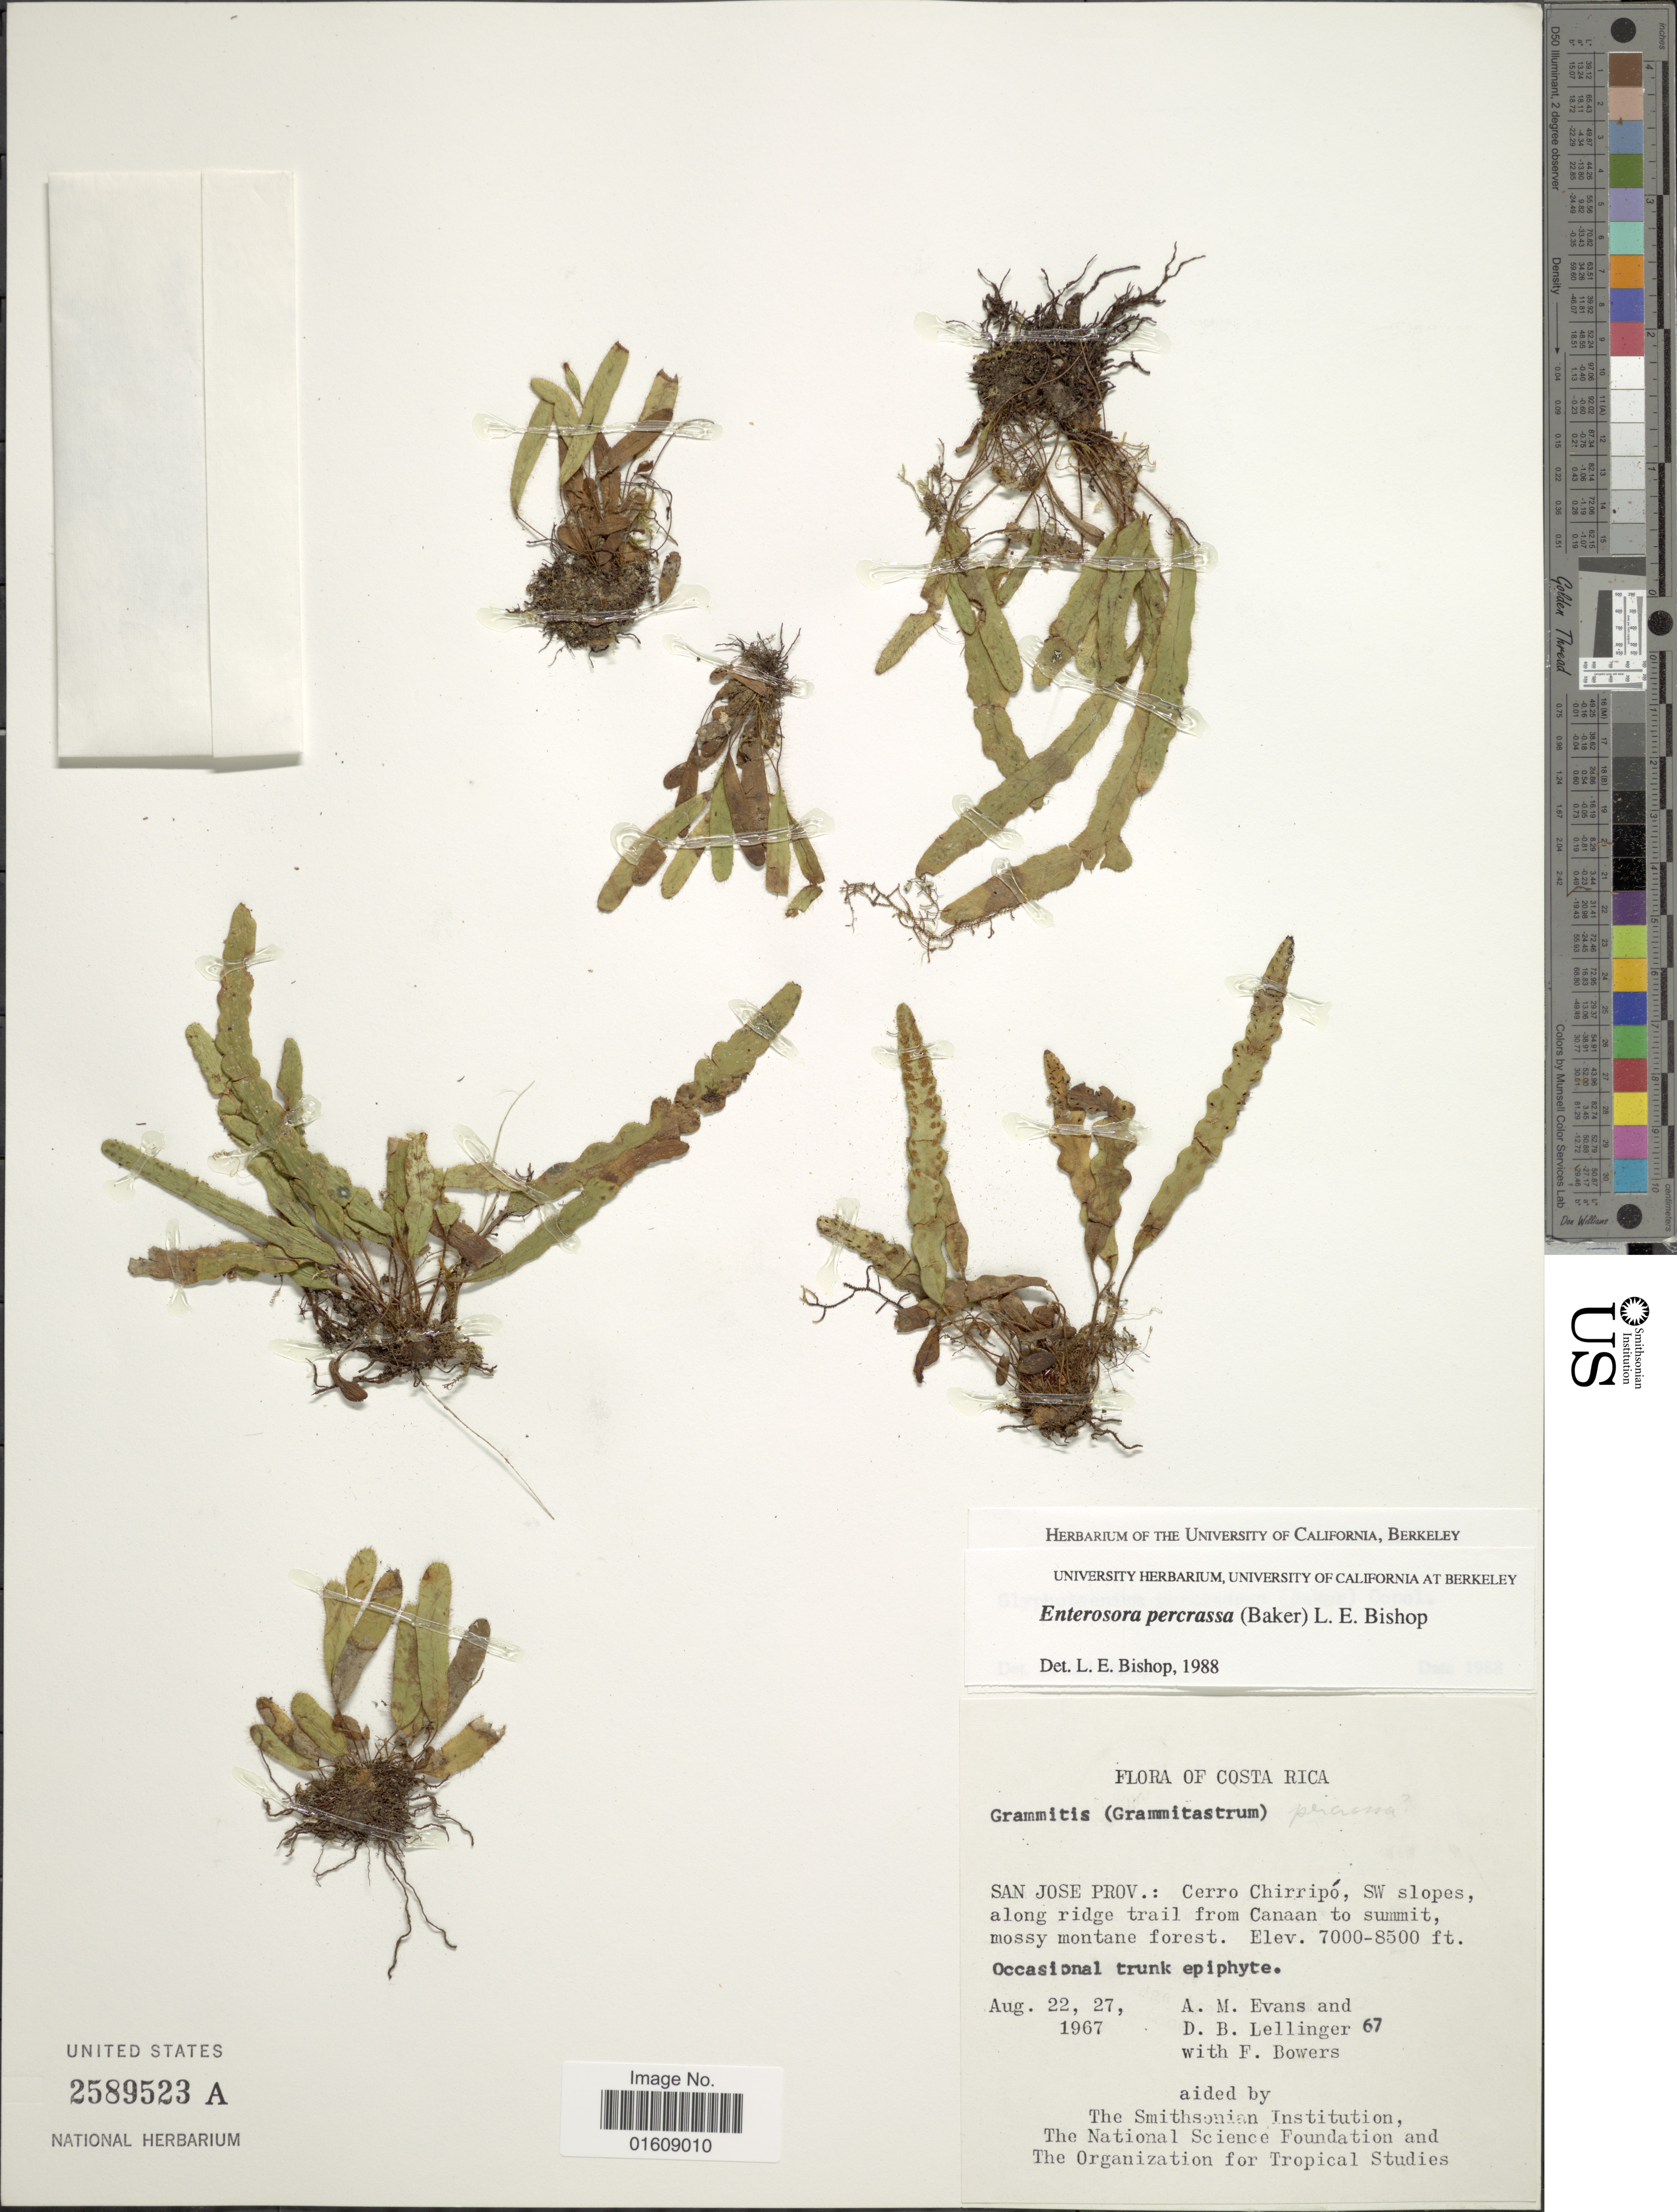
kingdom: Plantae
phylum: Tracheophyta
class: Polypodiopsida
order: Polypodiales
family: Polypodiaceae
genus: Enterosora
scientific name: Enterosora percrassa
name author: (Baker) L.E. Bishop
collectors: A. M. Evans, D. B. Lellinger & F. Bowers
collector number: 67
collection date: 1967-08-22/1967-08-27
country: Costa Rica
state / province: San José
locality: Costa Rica, San Jose Prov.: Cerro Chirripó, SW slopes, along ridge trail from Canaan to summit.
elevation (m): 2134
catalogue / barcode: US 2589523A